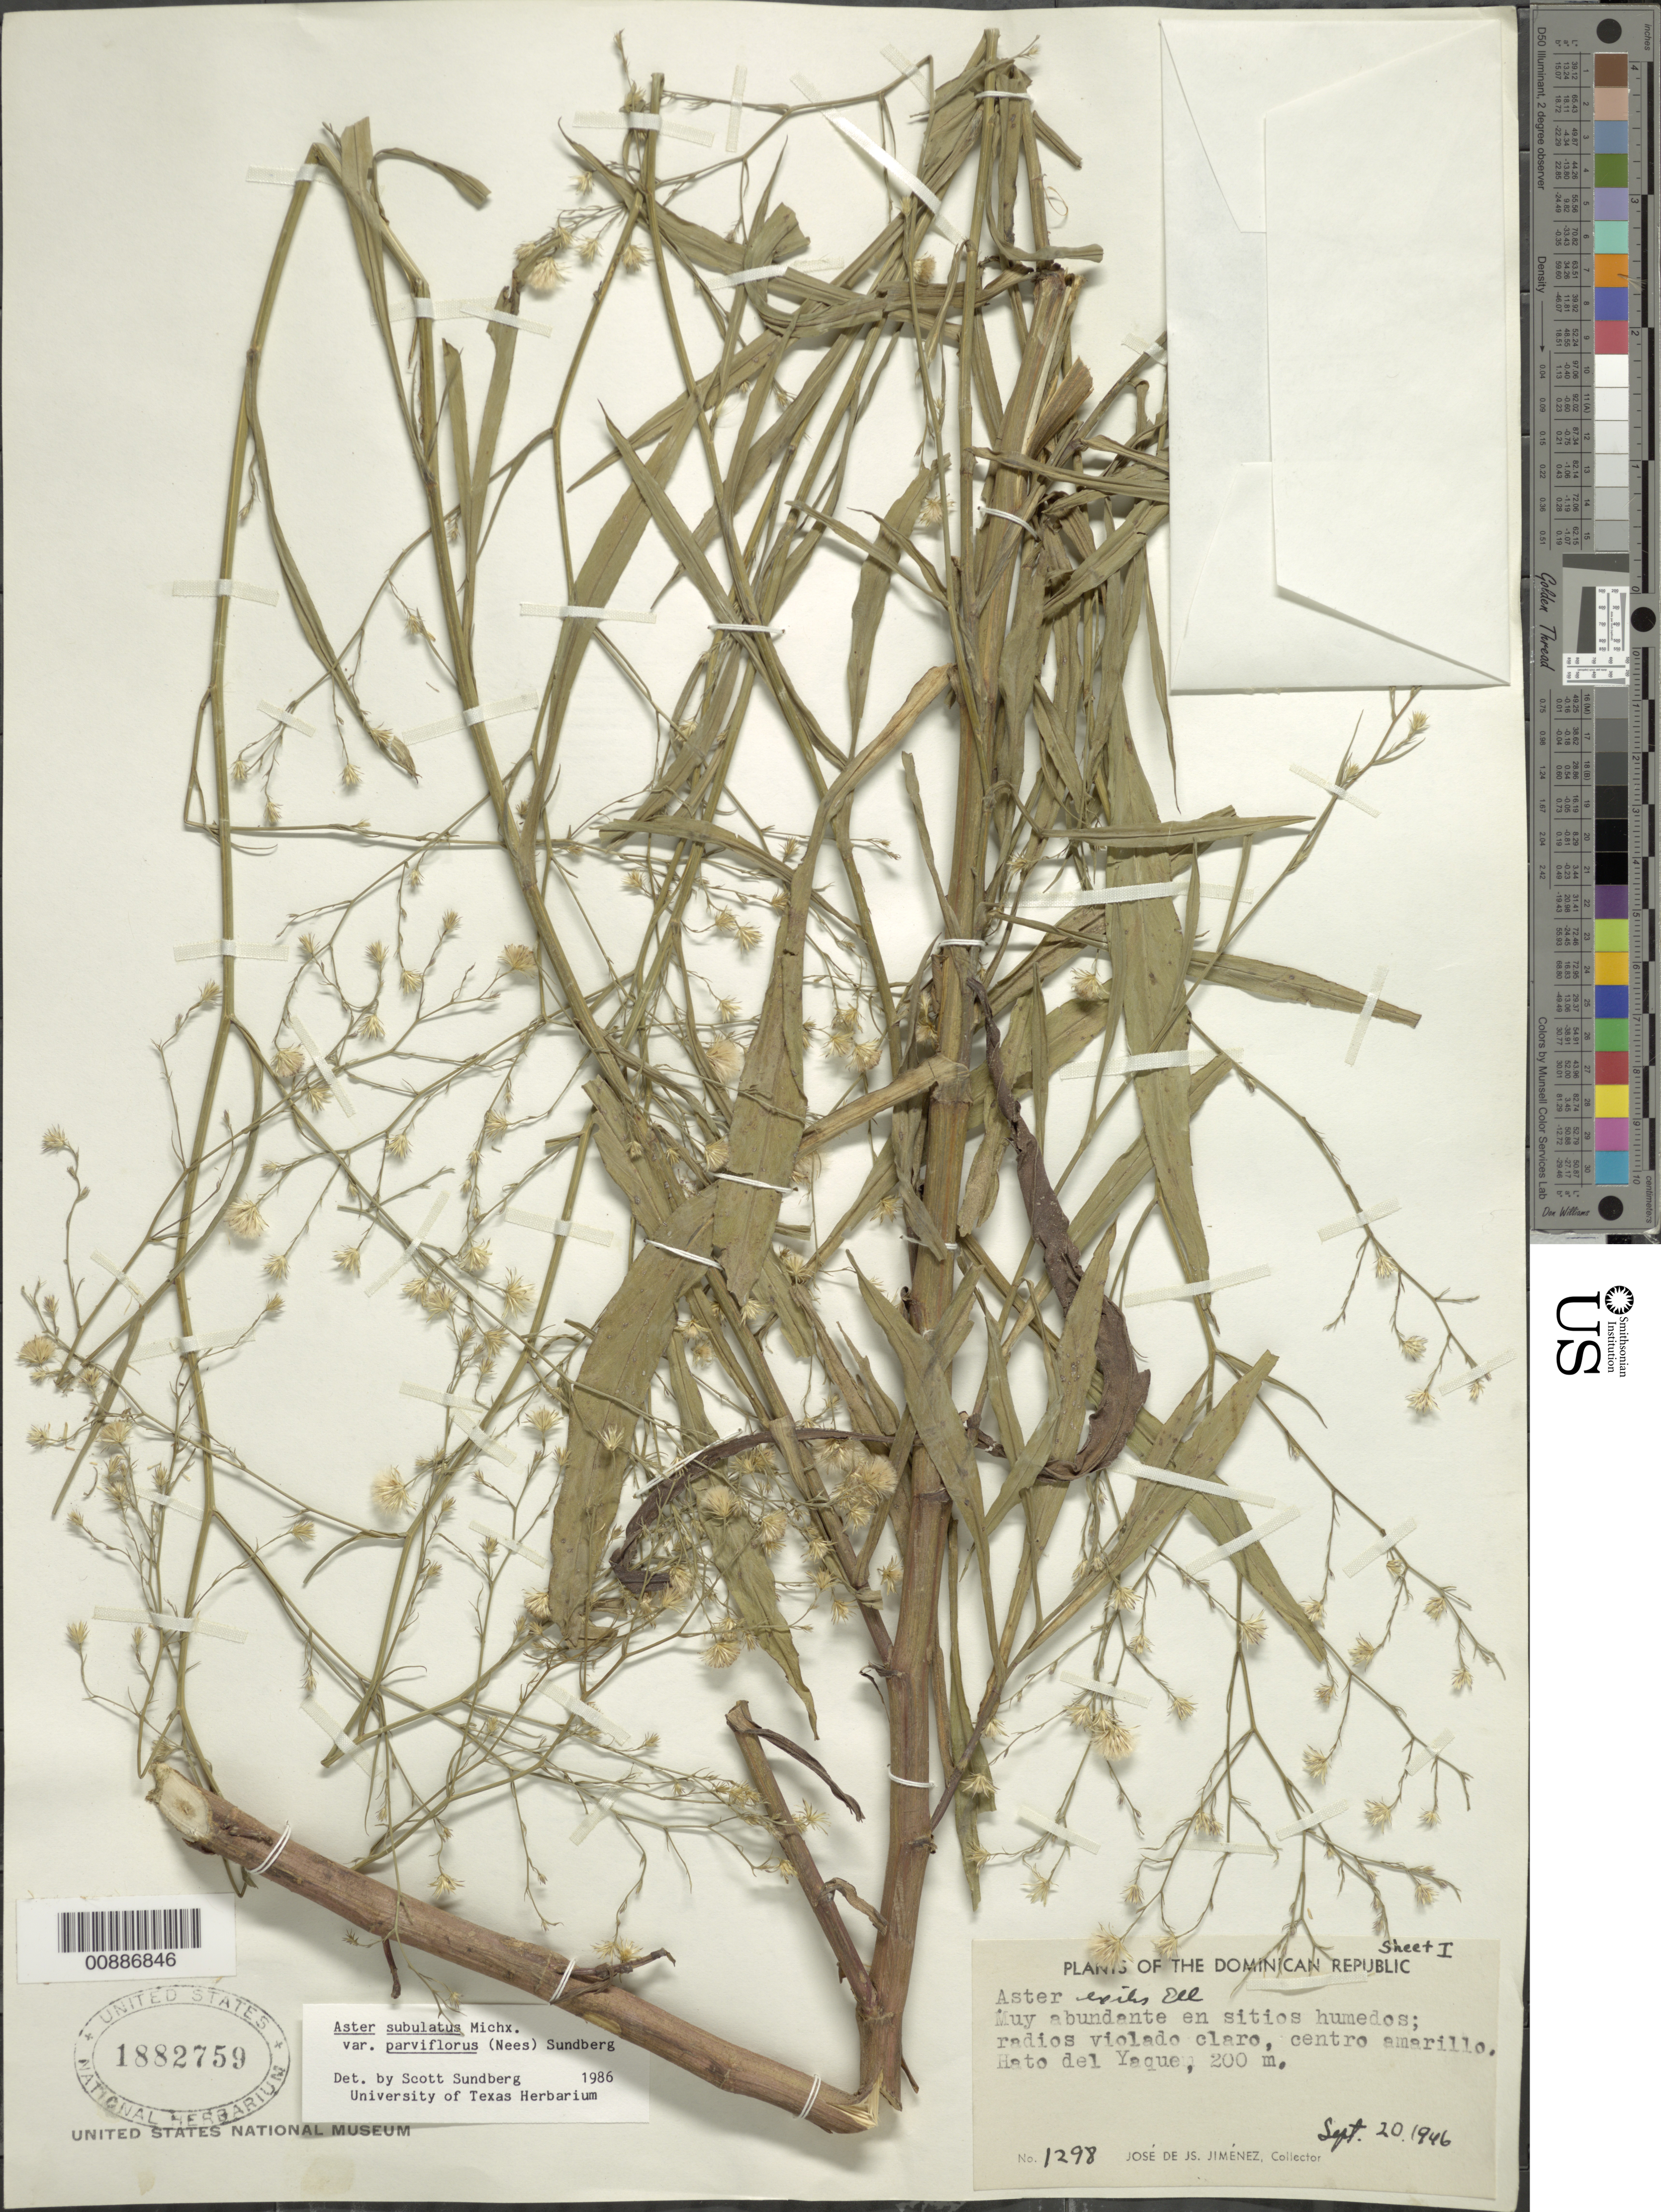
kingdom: Plantae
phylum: Tracheophyta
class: Magnoliopsida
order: Asterales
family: Asteraceae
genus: Symphyotrichum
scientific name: Symphyotrichum subulatum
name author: (Michx.) G.L. Nesom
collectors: J. J. Jiménez Almonte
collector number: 1298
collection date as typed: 20 Sep 1946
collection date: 1946-09-20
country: Dominican Republic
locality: Hato del Yaque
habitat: Humid sites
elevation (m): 200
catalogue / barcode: US 1882759